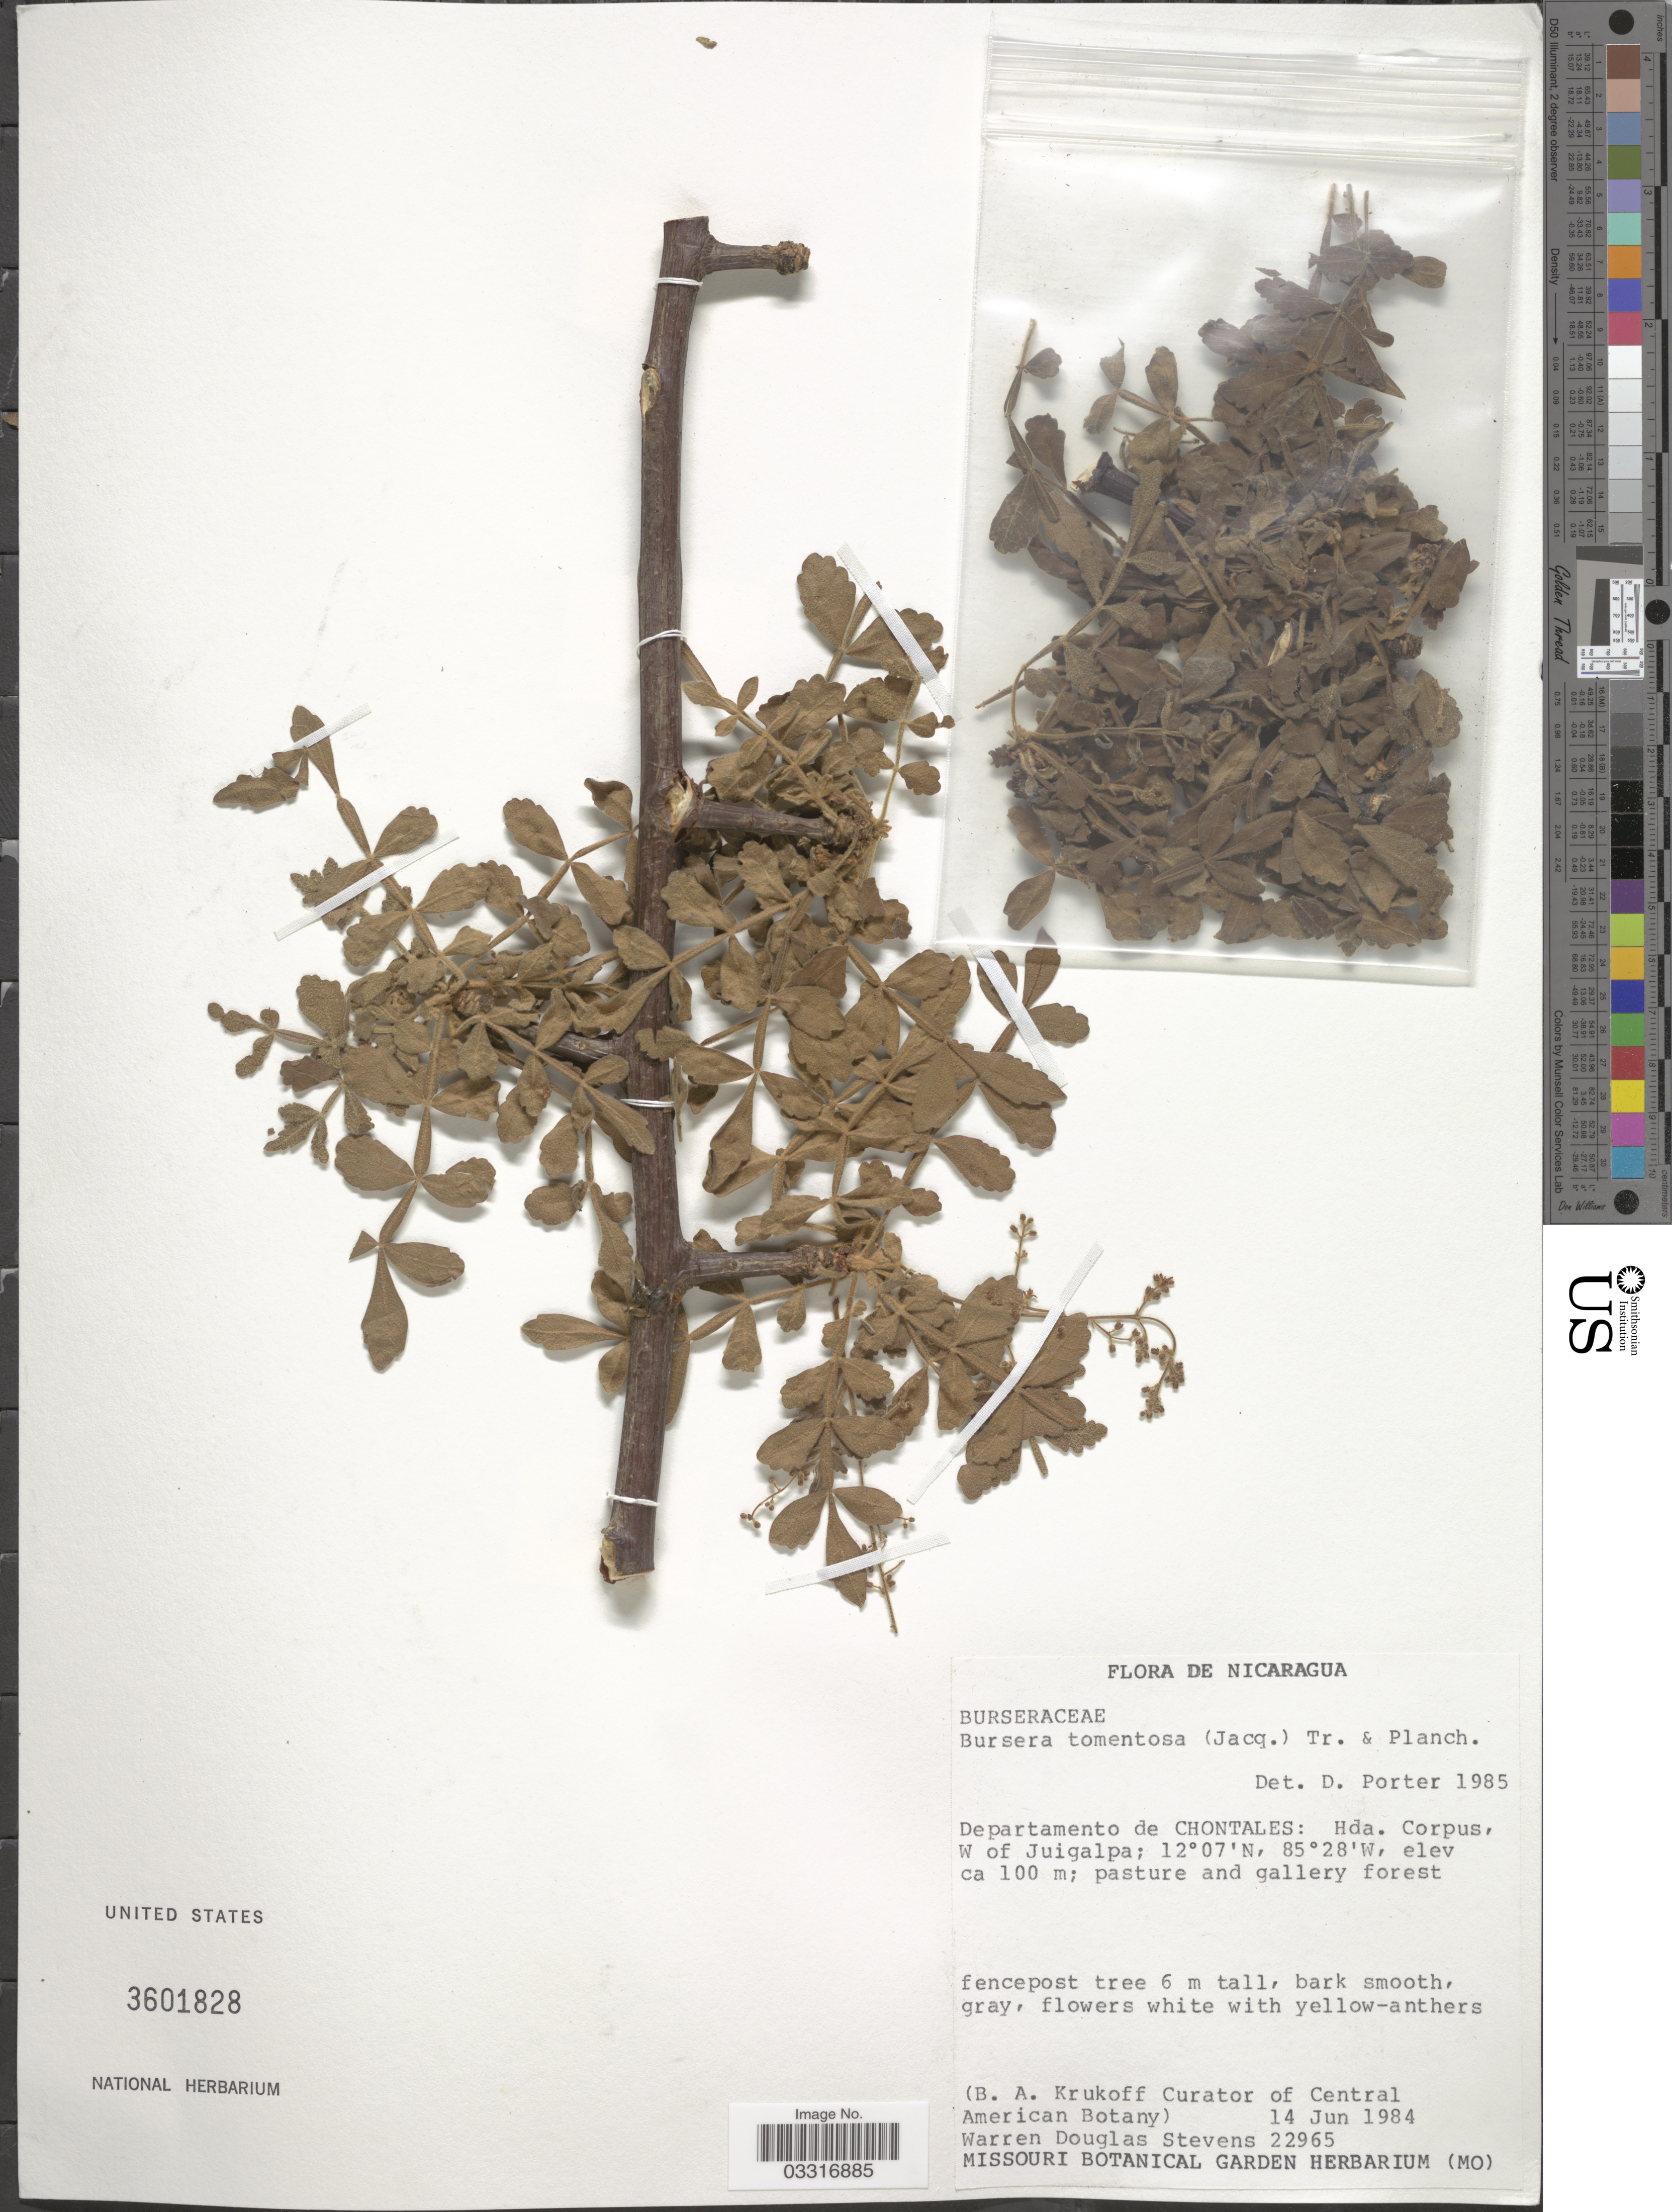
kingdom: Plantae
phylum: Tracheophyta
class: Magnoliopsida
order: Sapindales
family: Burseraceae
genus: Bursera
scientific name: Bursera tomentosa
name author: (Jacq.) Triana & Planch.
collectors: W. D. Stevens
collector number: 22965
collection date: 1984-06-14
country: Nicaragua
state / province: Chontales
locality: Departamento de Chontales: Hda. Corpus, W of Juigalpa.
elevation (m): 100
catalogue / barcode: US 3601828